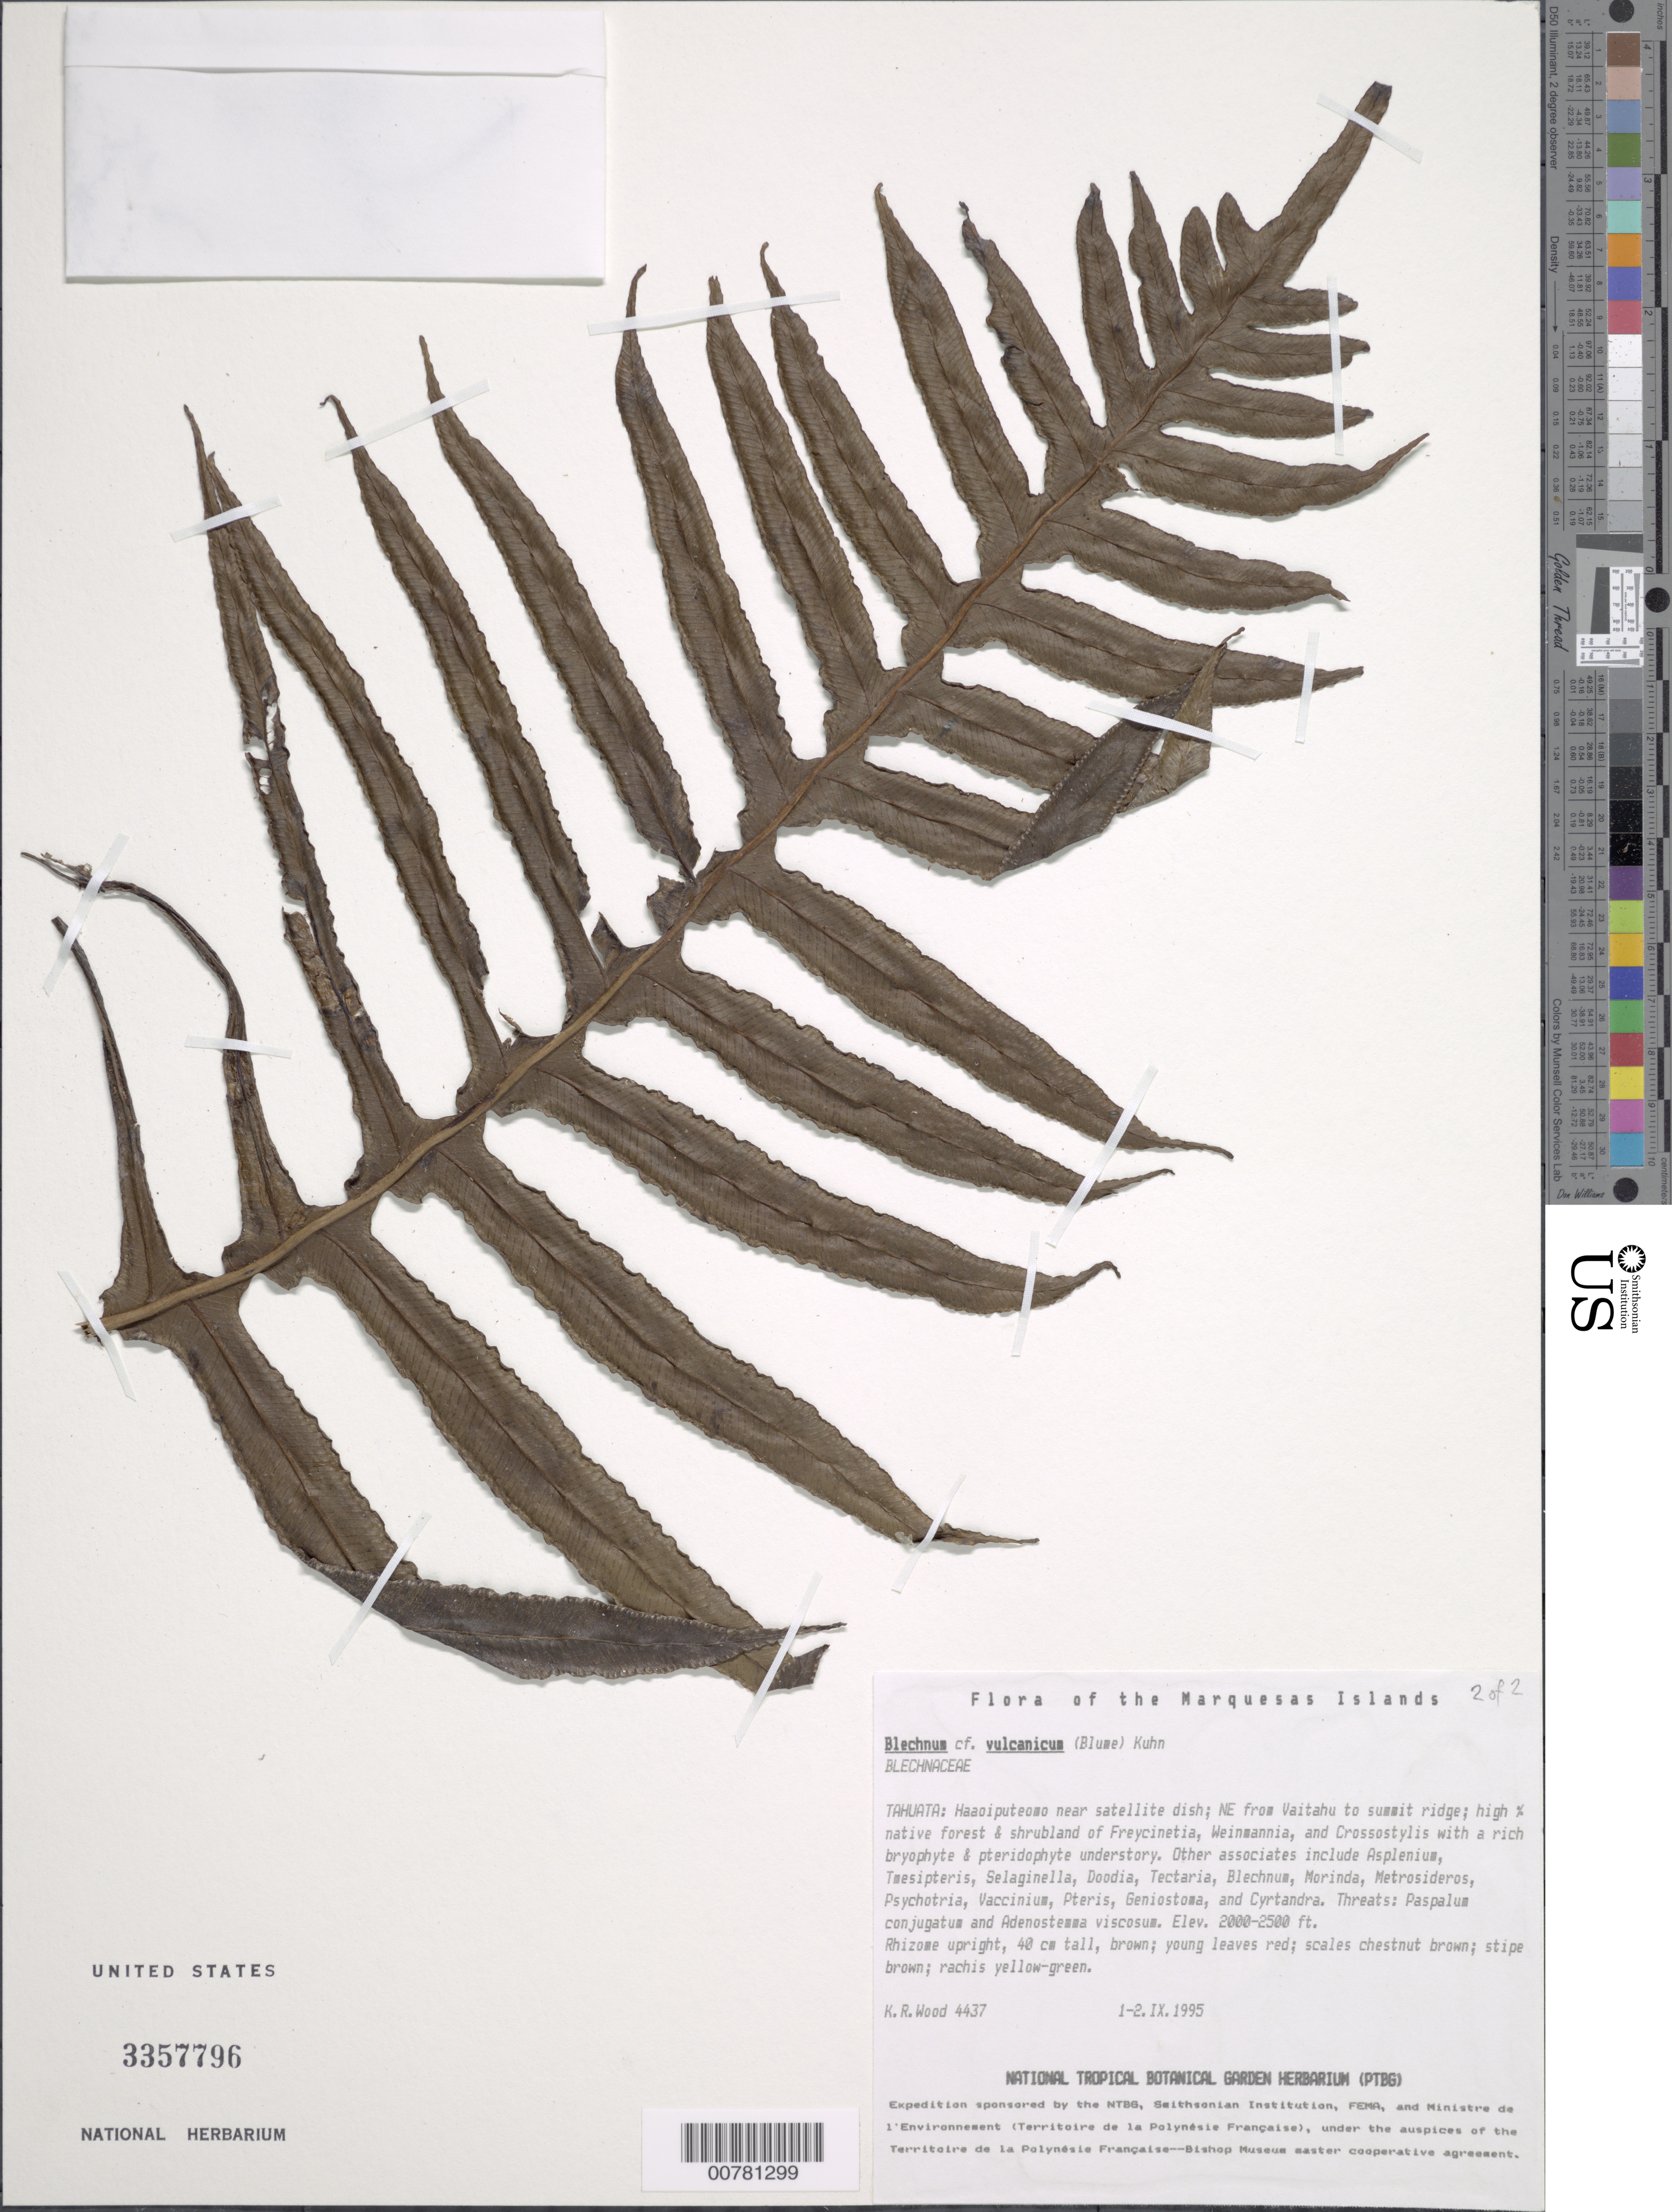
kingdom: Plantae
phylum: Tracheophyta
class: Polypodiopsida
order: Polypodiales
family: Blechnaceae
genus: Blechnum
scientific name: Blechnum vulcanicum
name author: (Blume) Kuhn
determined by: Lorence, David H., (PTBG), National Tropical Botanical Garden (UNITED STATES)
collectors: K. R. Wood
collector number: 4437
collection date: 1995-09-01/1995-09-02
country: French Polynesia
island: Tahuata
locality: Haaoiputeoma, near satelite dish, NE from Vaitahu to summit ridge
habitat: Freycinetia - Weinmannia w/ Crossostylis; high % native forest & shrubland w/ rich bryophyte & pteridophyte understory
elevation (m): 610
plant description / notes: Paspalum conjugatum, Adenostemma viscosum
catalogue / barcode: US 3357796